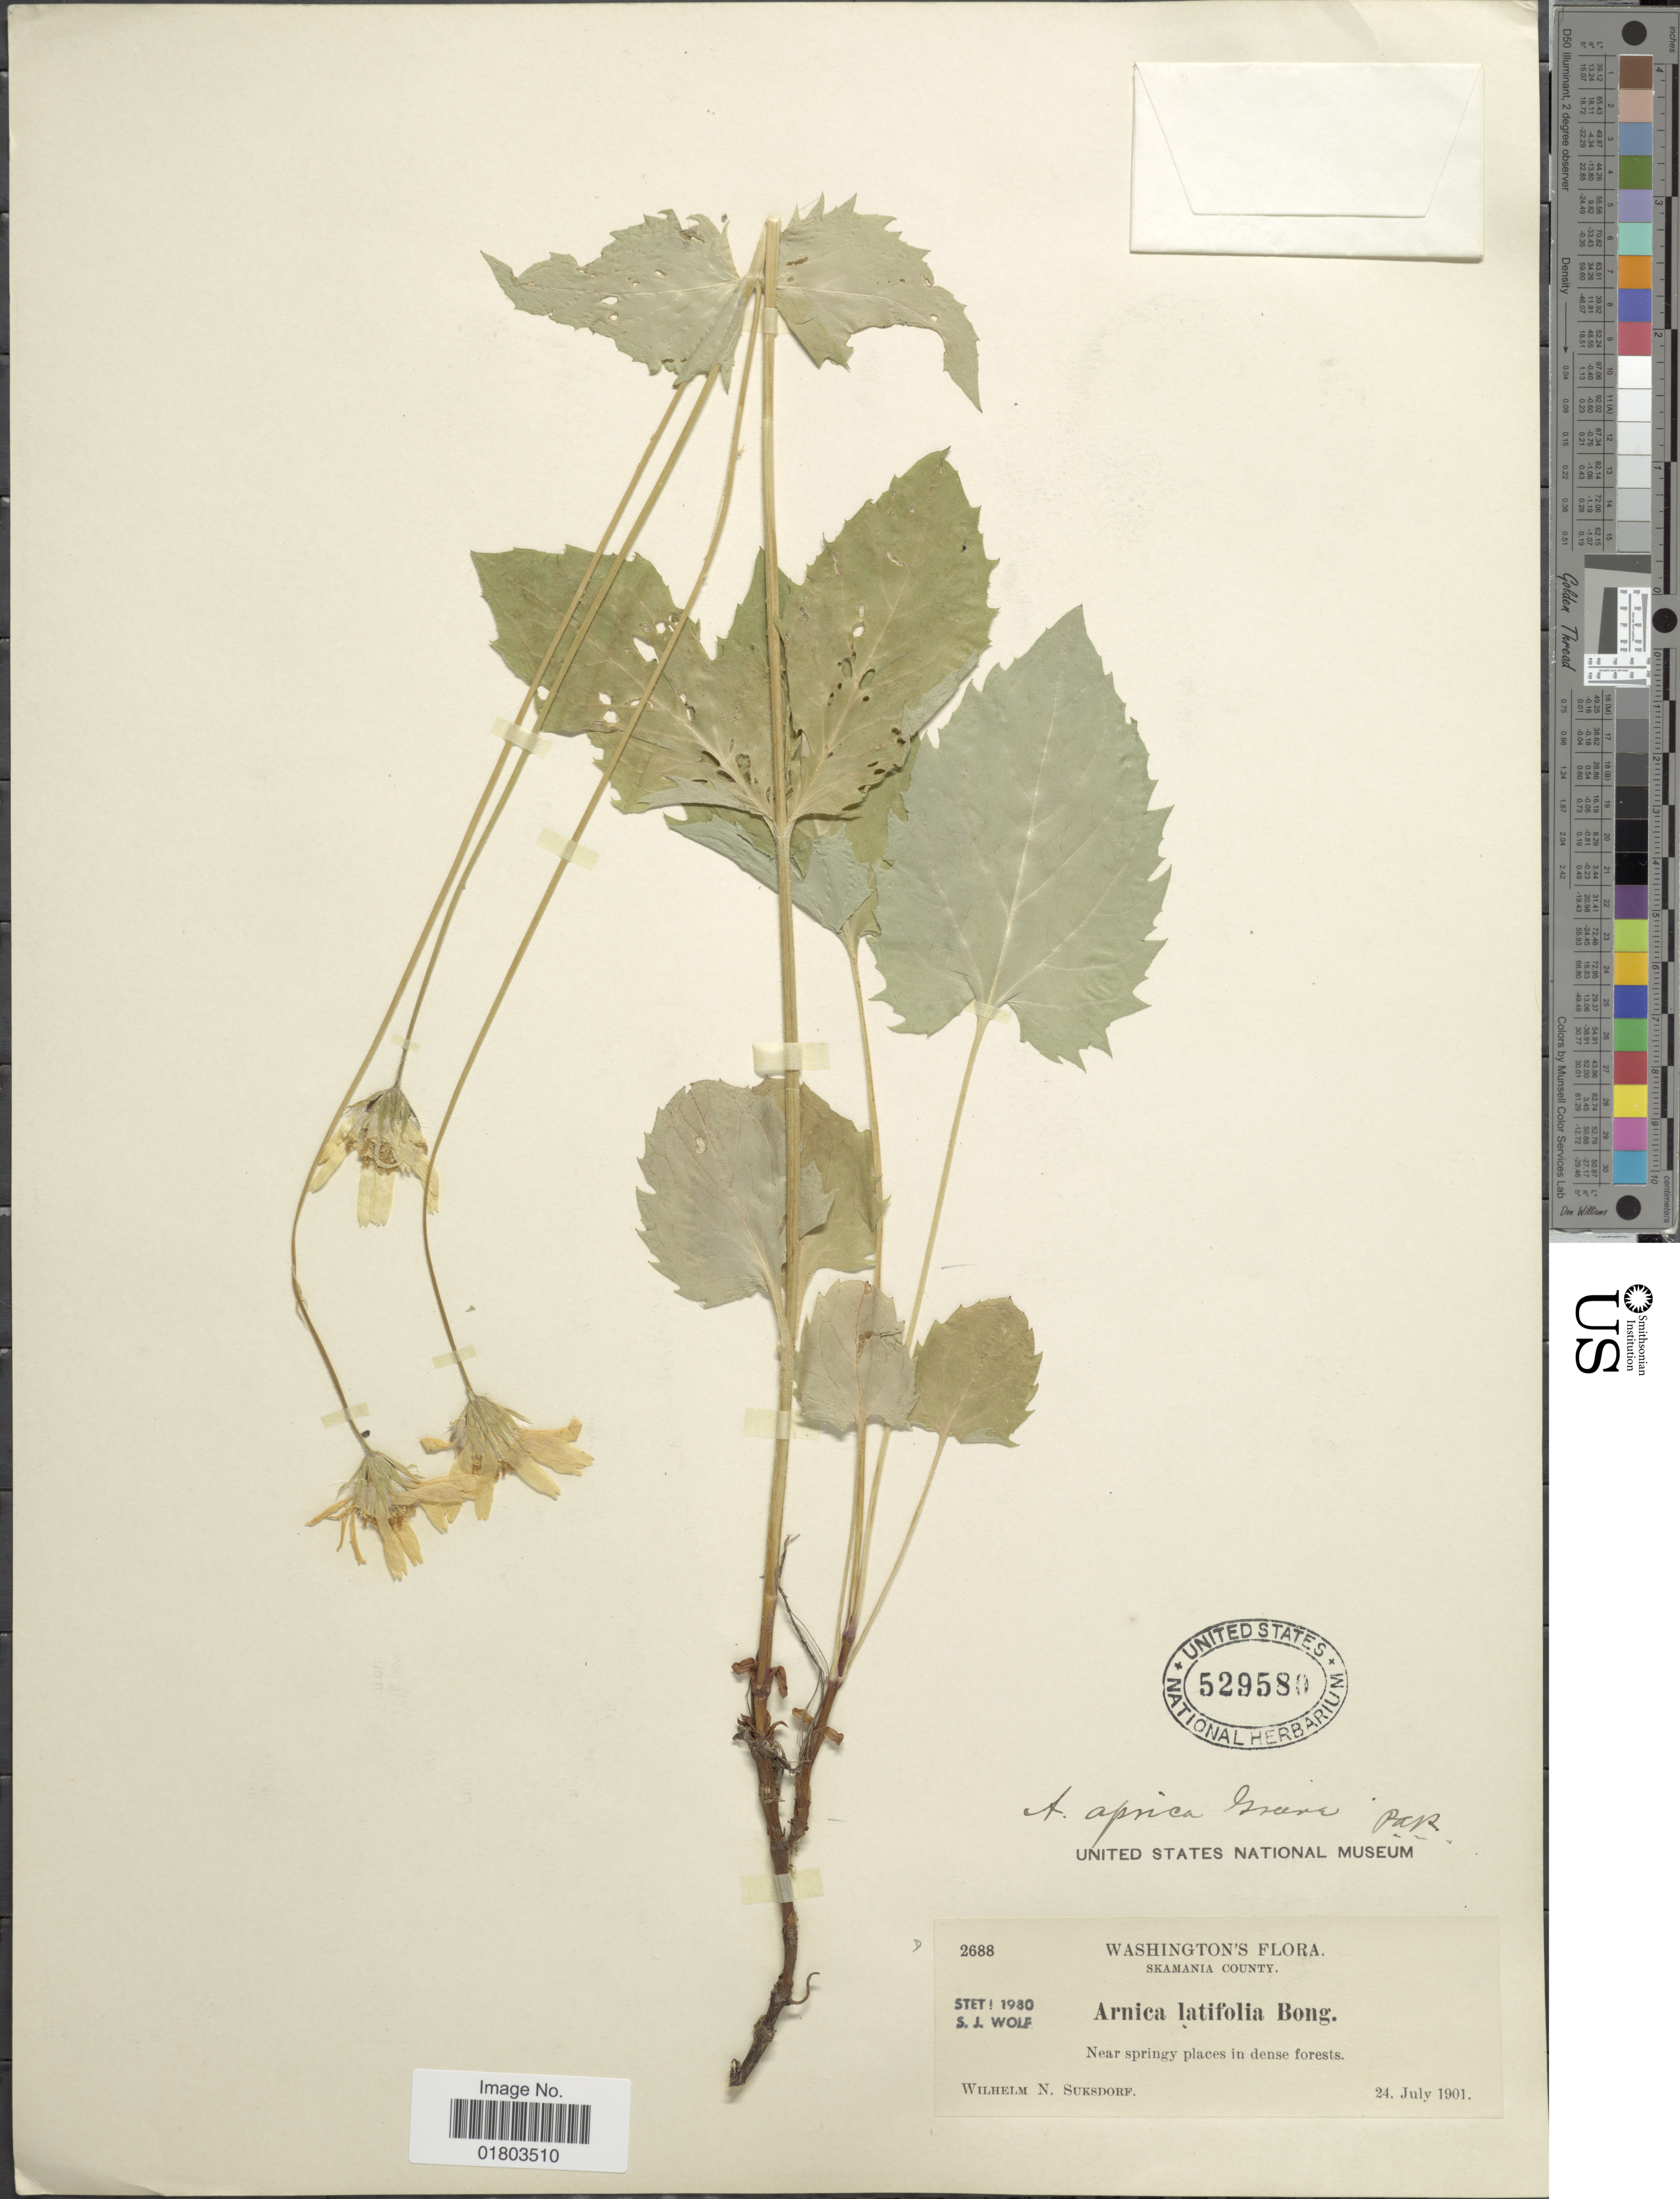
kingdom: Plantae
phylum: Tracheophyta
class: Magnoliopsida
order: Asterales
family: Asteraceae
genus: Arnica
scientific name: Arnica latifolia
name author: Bong.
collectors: W. N. Suksdorf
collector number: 2688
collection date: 1901-07-24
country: United States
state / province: Washington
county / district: Skamania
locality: Skamania County, Near springy places in dense forest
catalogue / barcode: US 529580